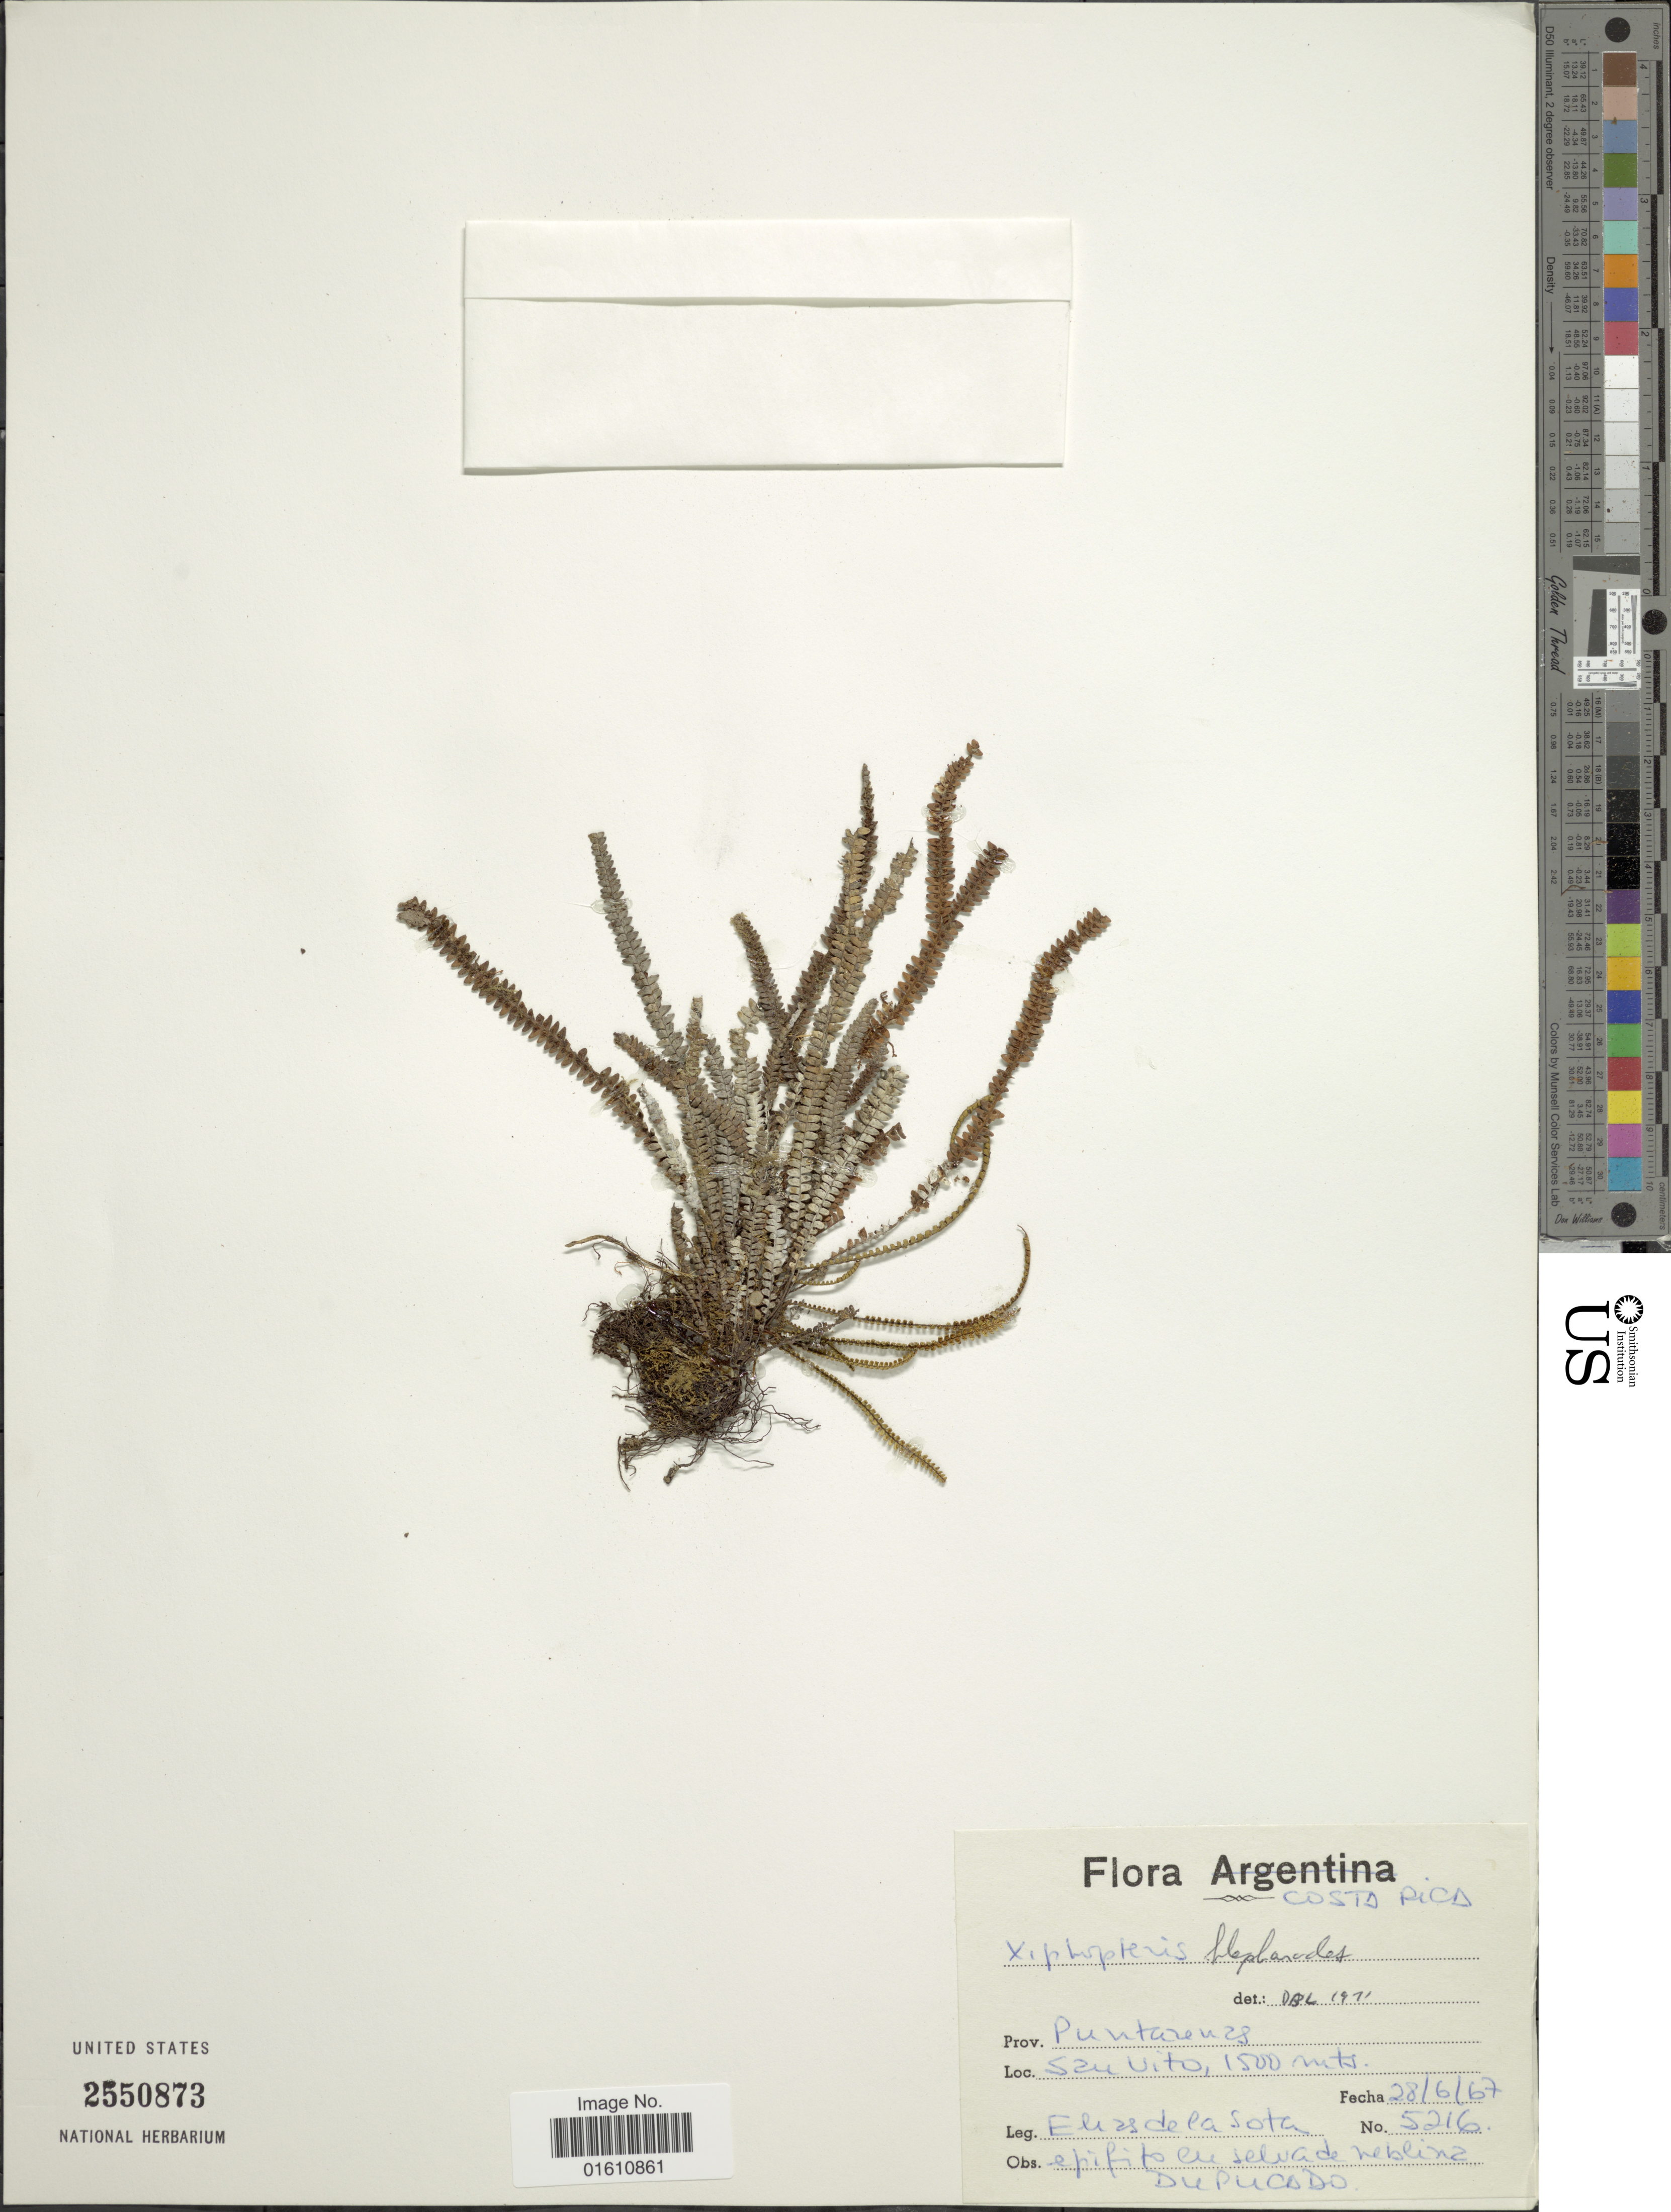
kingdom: Plantae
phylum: Tracheophyta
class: Polypodiopsida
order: Polypodiales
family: Polypodiaceae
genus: Moranopteris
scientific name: Moranopteris taenifolia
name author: (Jenman) R. Y. Hirai & J. Prado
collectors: E. R. de la Sota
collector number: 5216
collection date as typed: Transcribed d/m/y: 28/6/67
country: Costa Rica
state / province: Puntarenas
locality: San Vito, prov. Puntarenas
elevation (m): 1500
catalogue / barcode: US 2550873